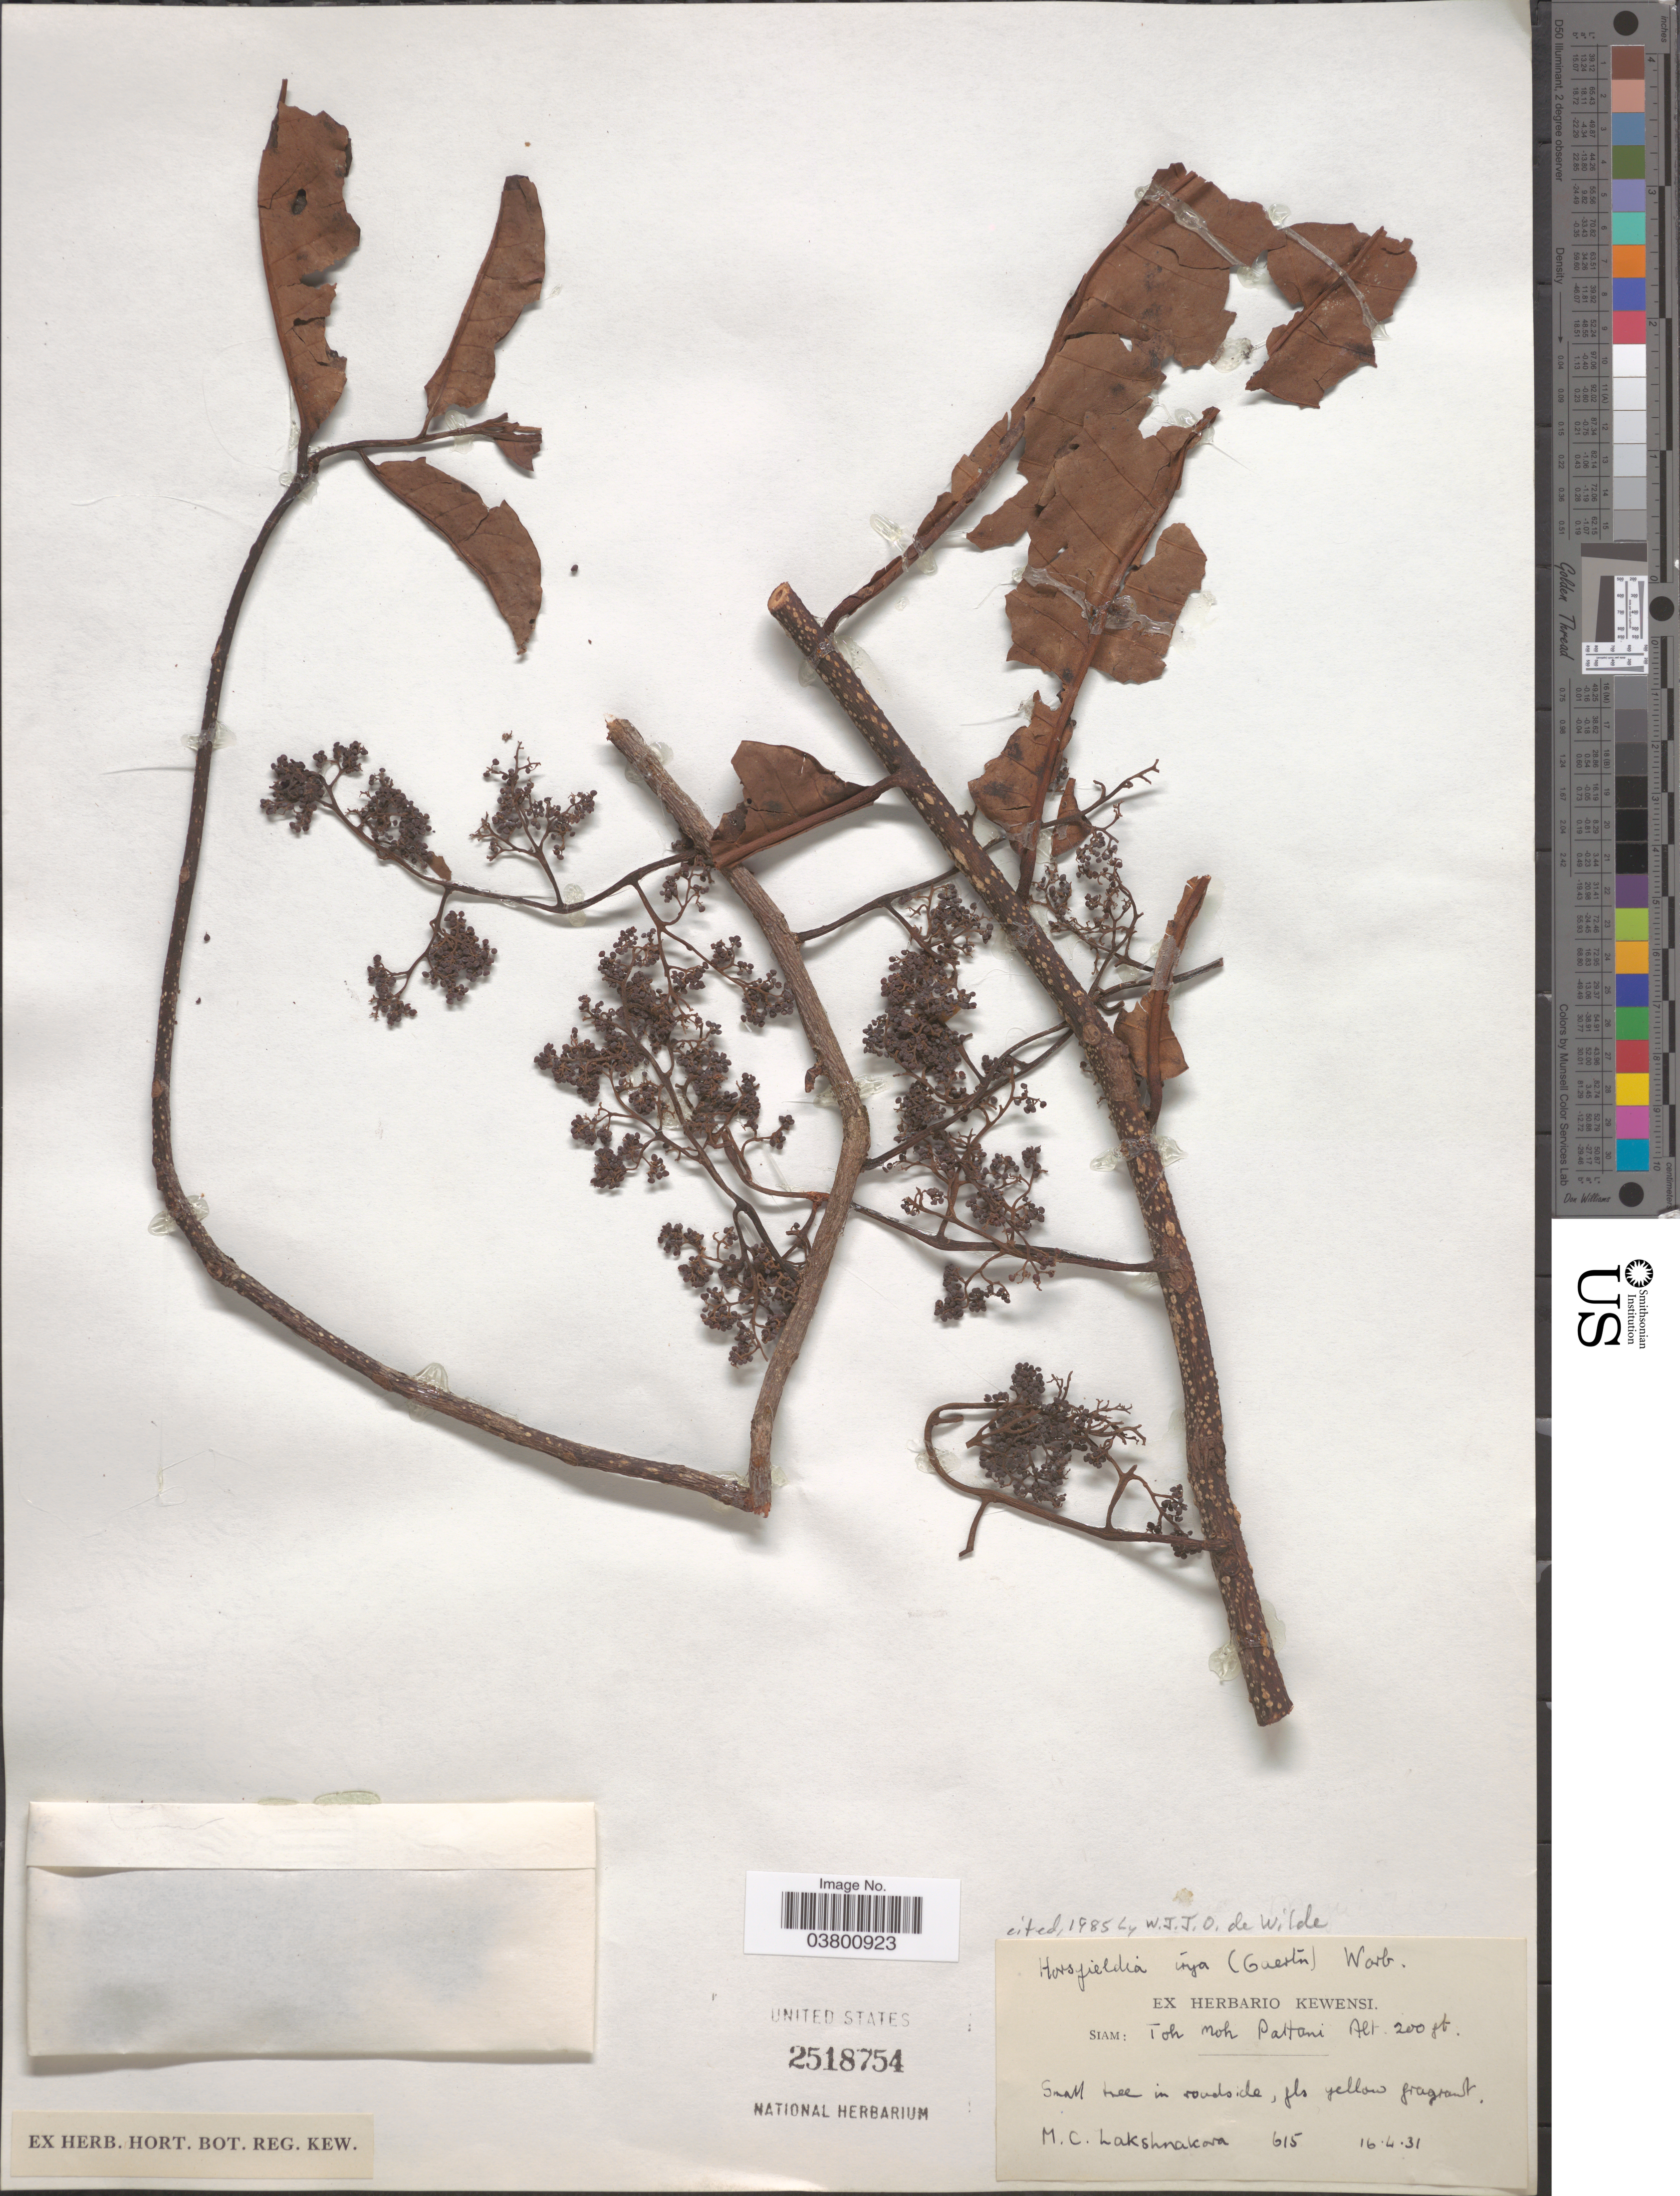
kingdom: Plantae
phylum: Tracheophyta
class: Magnoliopsida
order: Magnoliales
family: Myristicaceae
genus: Horsfieldia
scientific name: Horsfieldia irya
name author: (Gaertn.) Warb.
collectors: M. Lakschnakara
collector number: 615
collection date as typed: Transcribed d/m/y: 16/4/31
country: Thailand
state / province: Pattani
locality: Siam: Toh Moh Pattani.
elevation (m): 61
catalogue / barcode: US 2518754